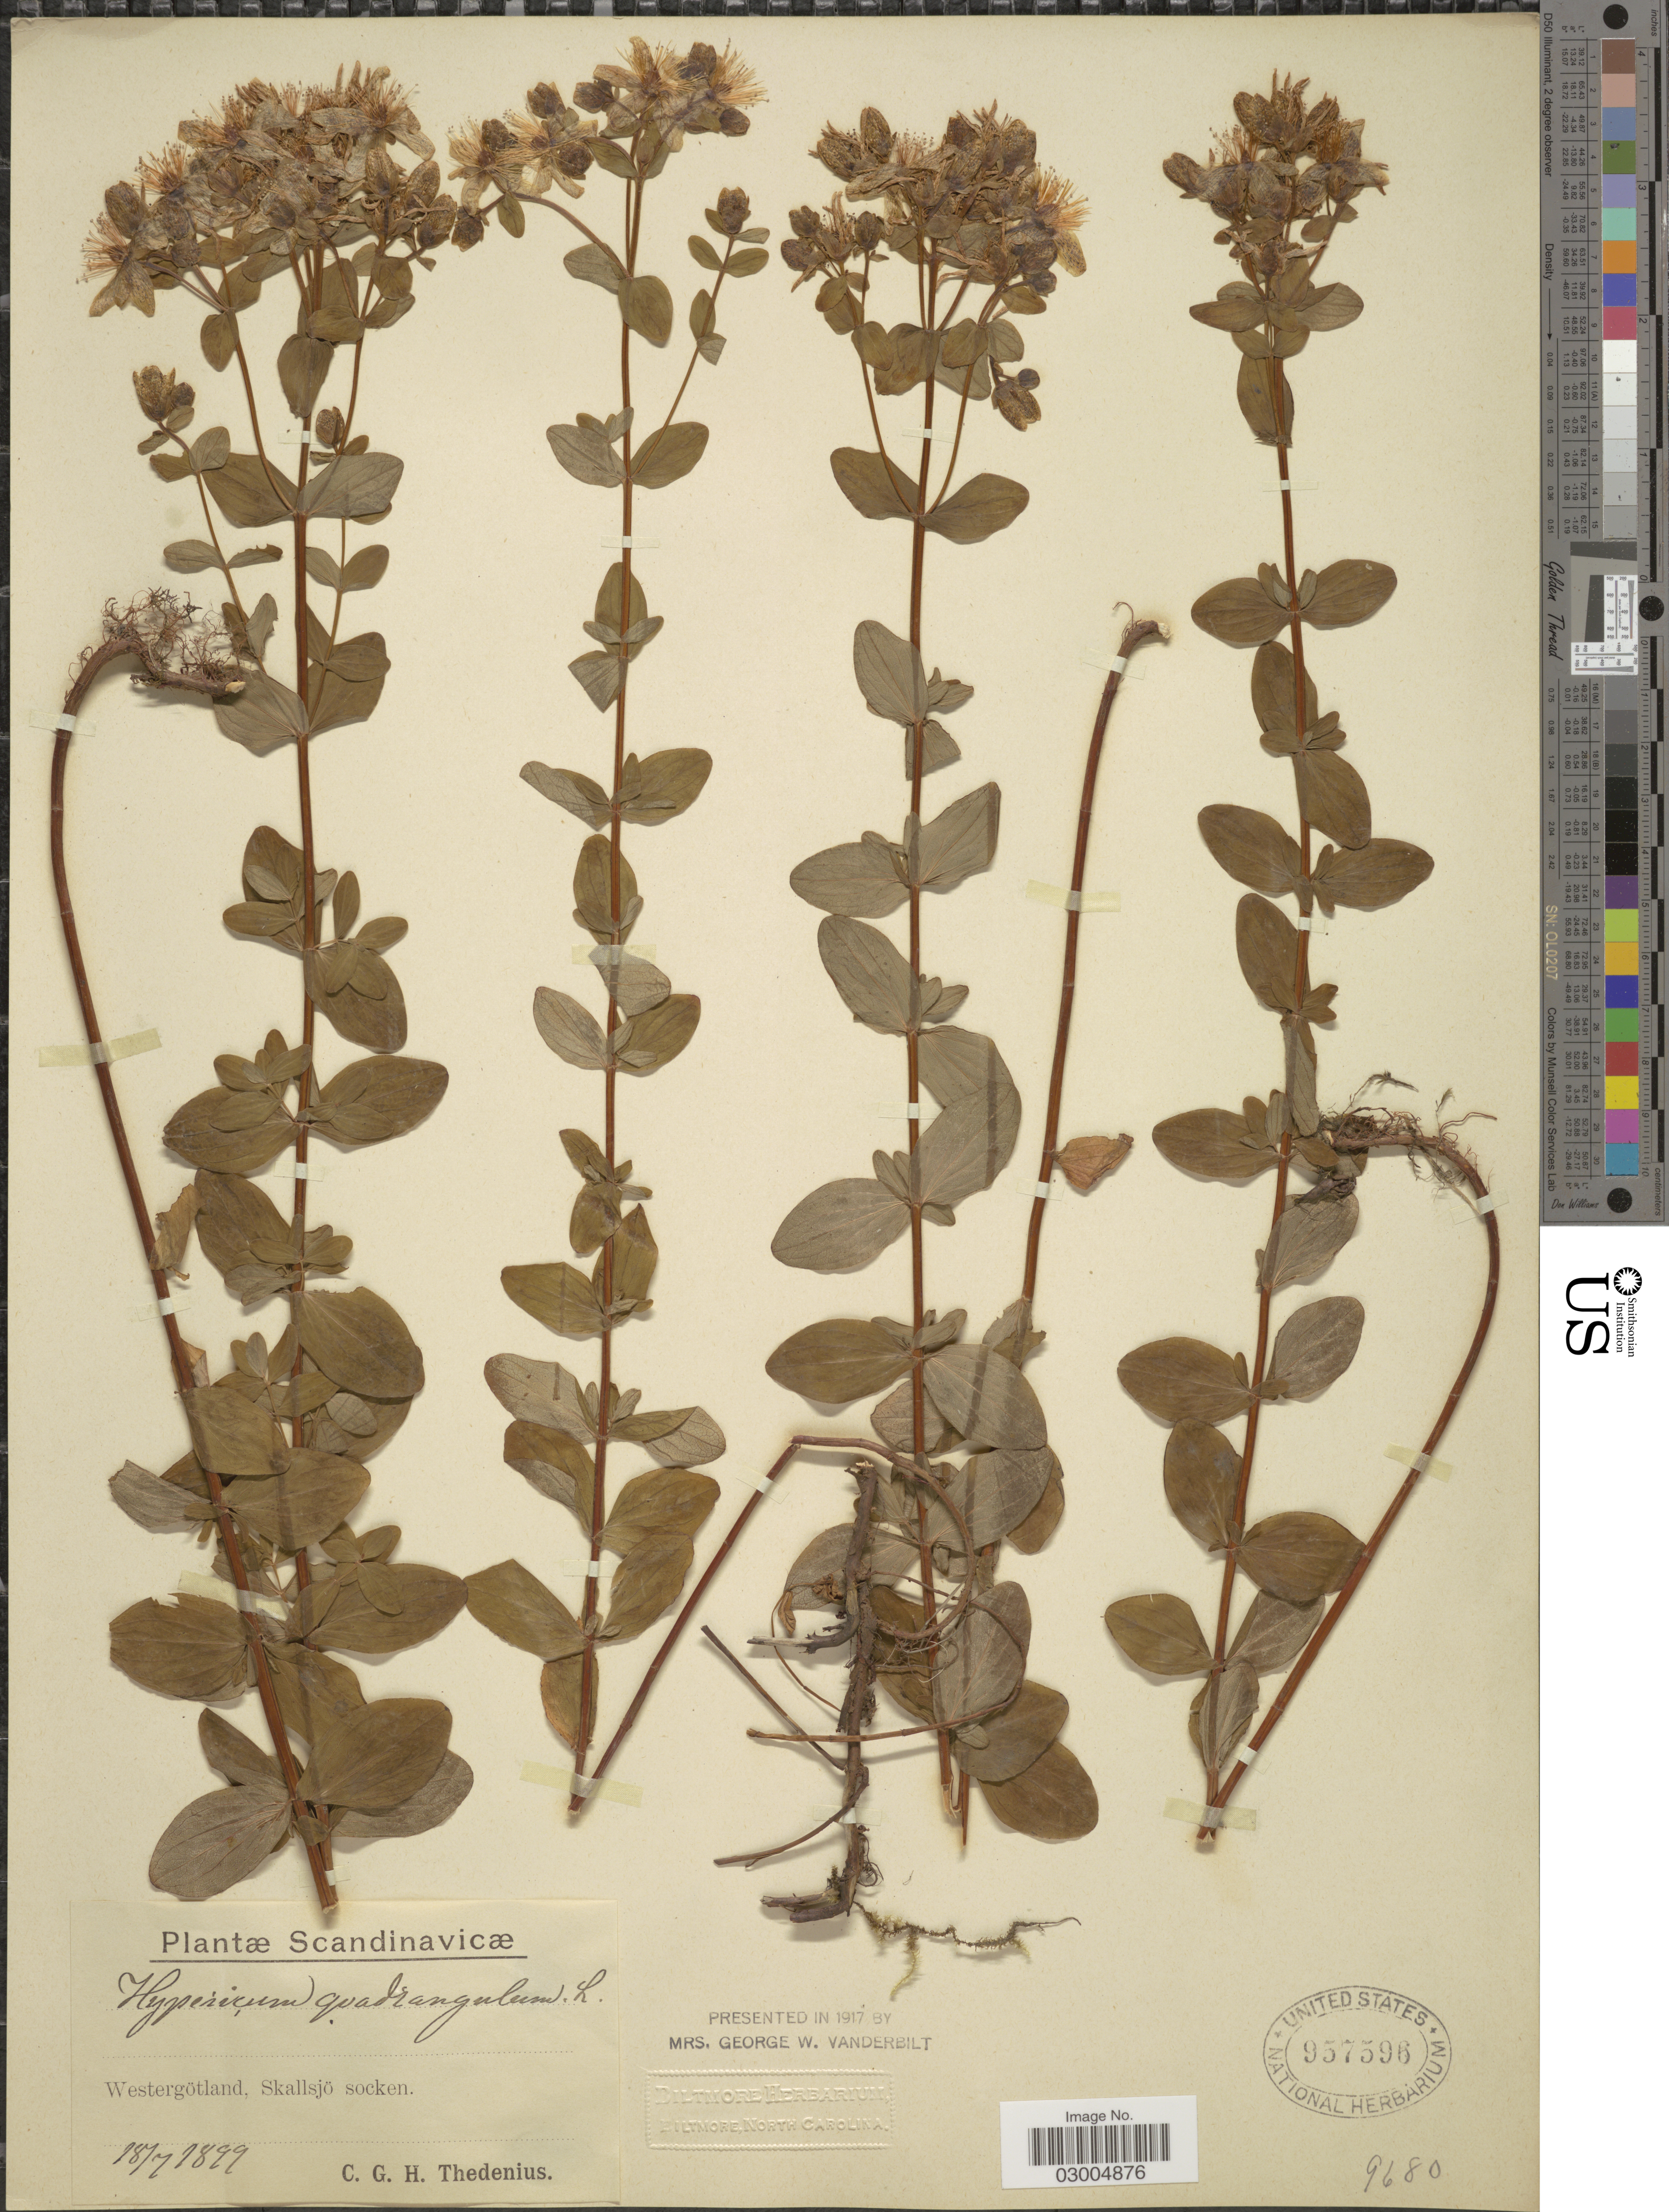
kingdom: Plantae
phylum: Tracheophyta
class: Magnoliopsida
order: Malpighiales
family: Hypericaceae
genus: Hypericum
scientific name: Hypericum quadrangulum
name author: L.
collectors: C. Thedenius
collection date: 1899-07-18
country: Sweden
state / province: Västra Götaland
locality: Scandinavicæ. Westergötland, Skallsjö soeken.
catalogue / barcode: US 957596